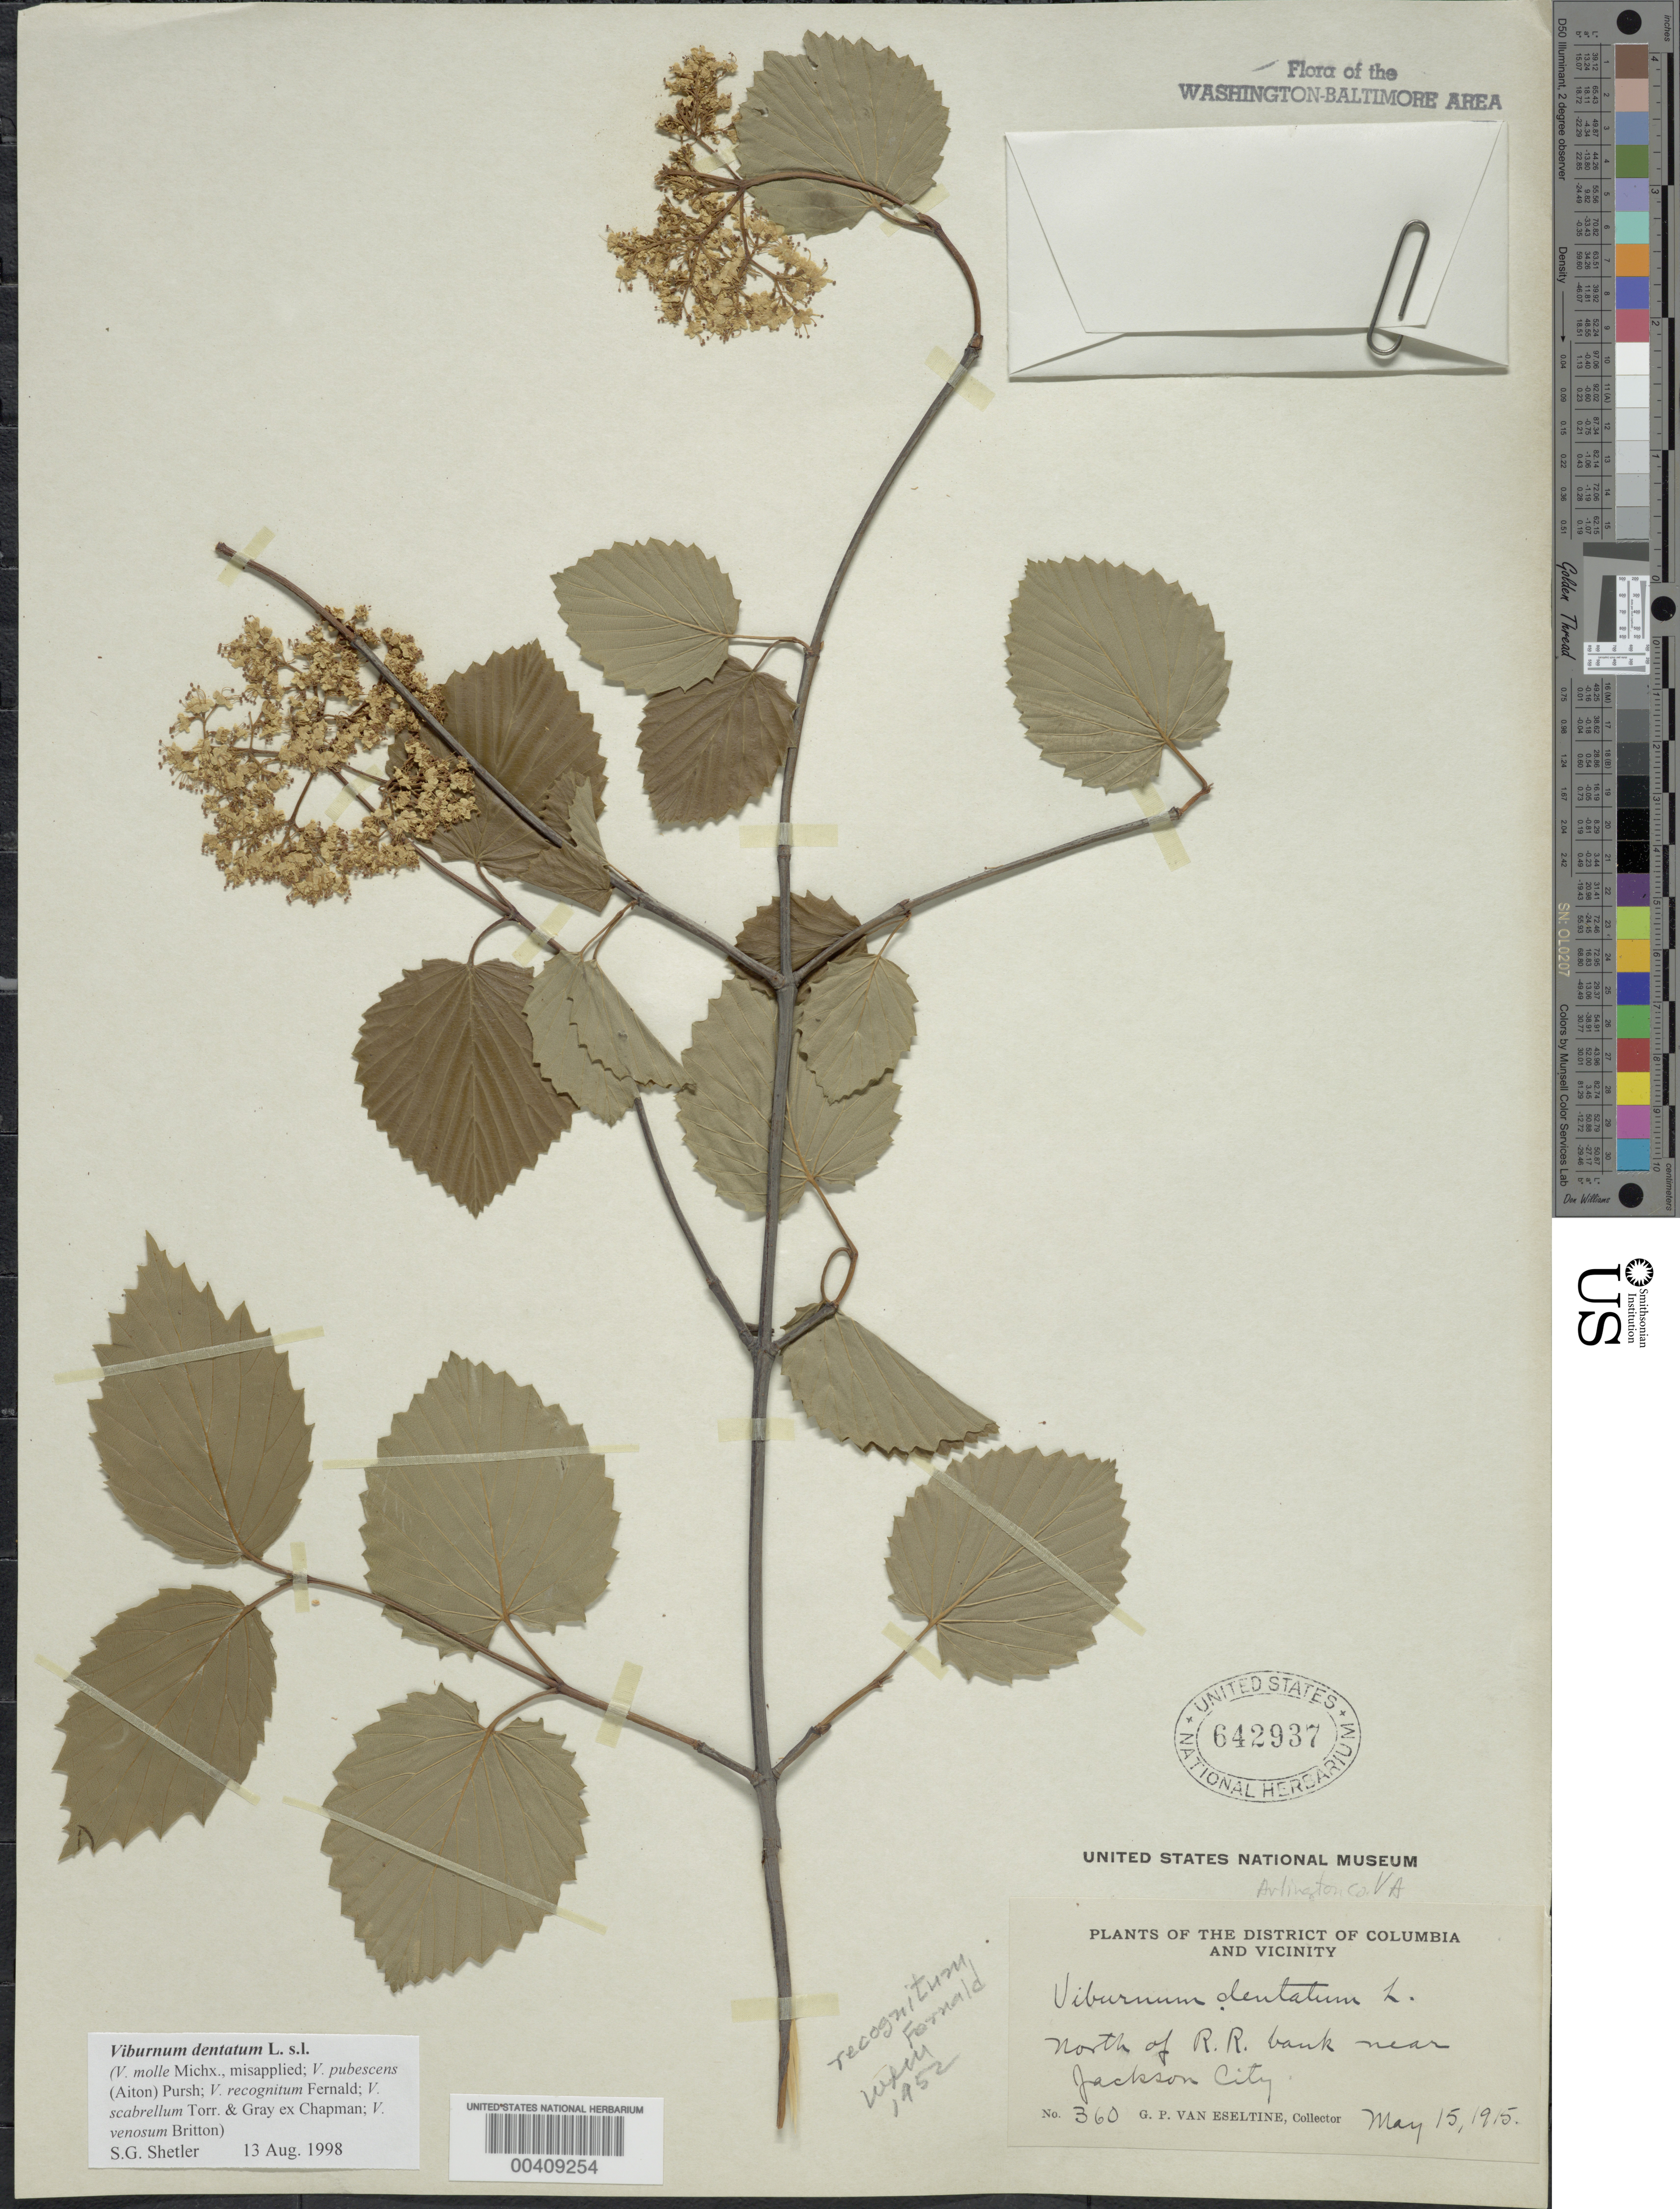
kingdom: Plantae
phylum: Tracheophyta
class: Magnoliopsida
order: Dipsacales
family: Viburnaceae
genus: Viburnum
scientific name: Viburnum dentatum var. recognitum ined.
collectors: G. P. Van Eseltine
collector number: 360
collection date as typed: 15 May 1915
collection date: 1915-05-15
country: United States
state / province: Virginia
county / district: Arlington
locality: Near Jackson City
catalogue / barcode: US 642937